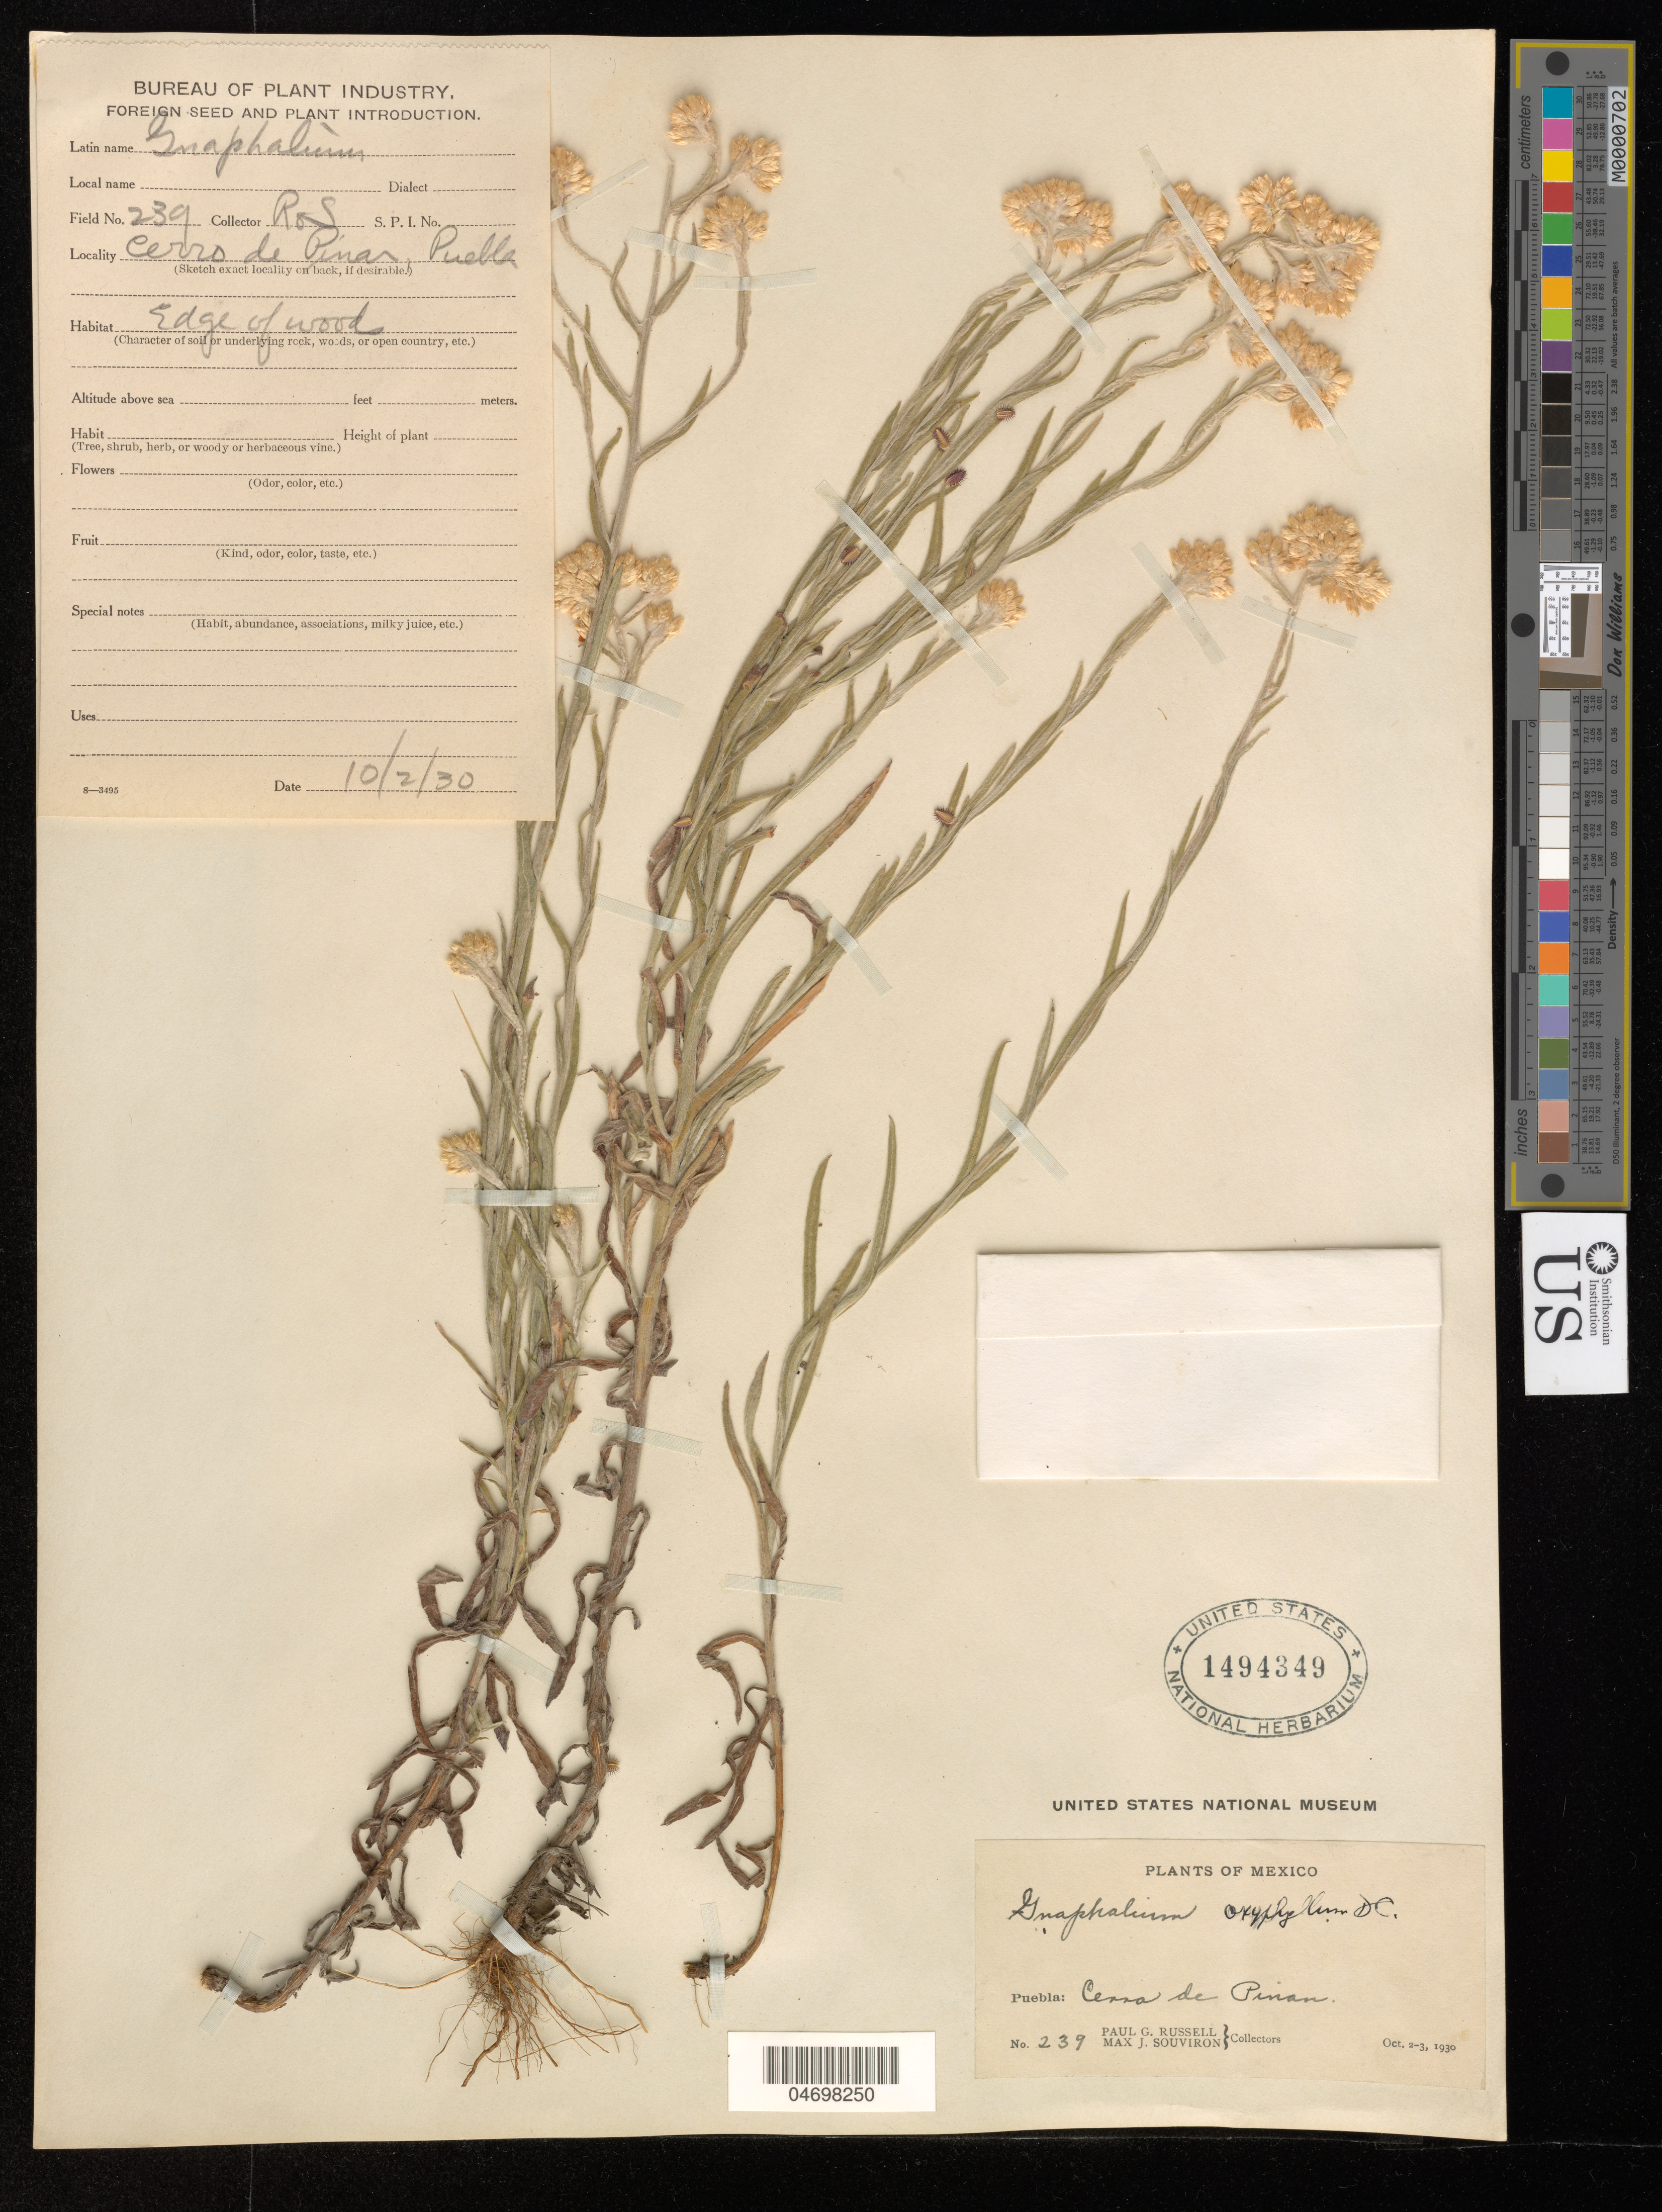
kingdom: Plantae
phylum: Tracheophyta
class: Magnoliopsida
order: Asterales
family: Asteraceae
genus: Pseudognaphalium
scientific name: Pseudognaphalium oxyphyllum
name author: (DC.) Kirp.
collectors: P. G. Russell & M. J. Souviron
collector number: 239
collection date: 1930-10-02/1930-10-03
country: Mexico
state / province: Puebla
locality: Cerro de Pinas.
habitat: Edge of woods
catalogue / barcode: US 1494349